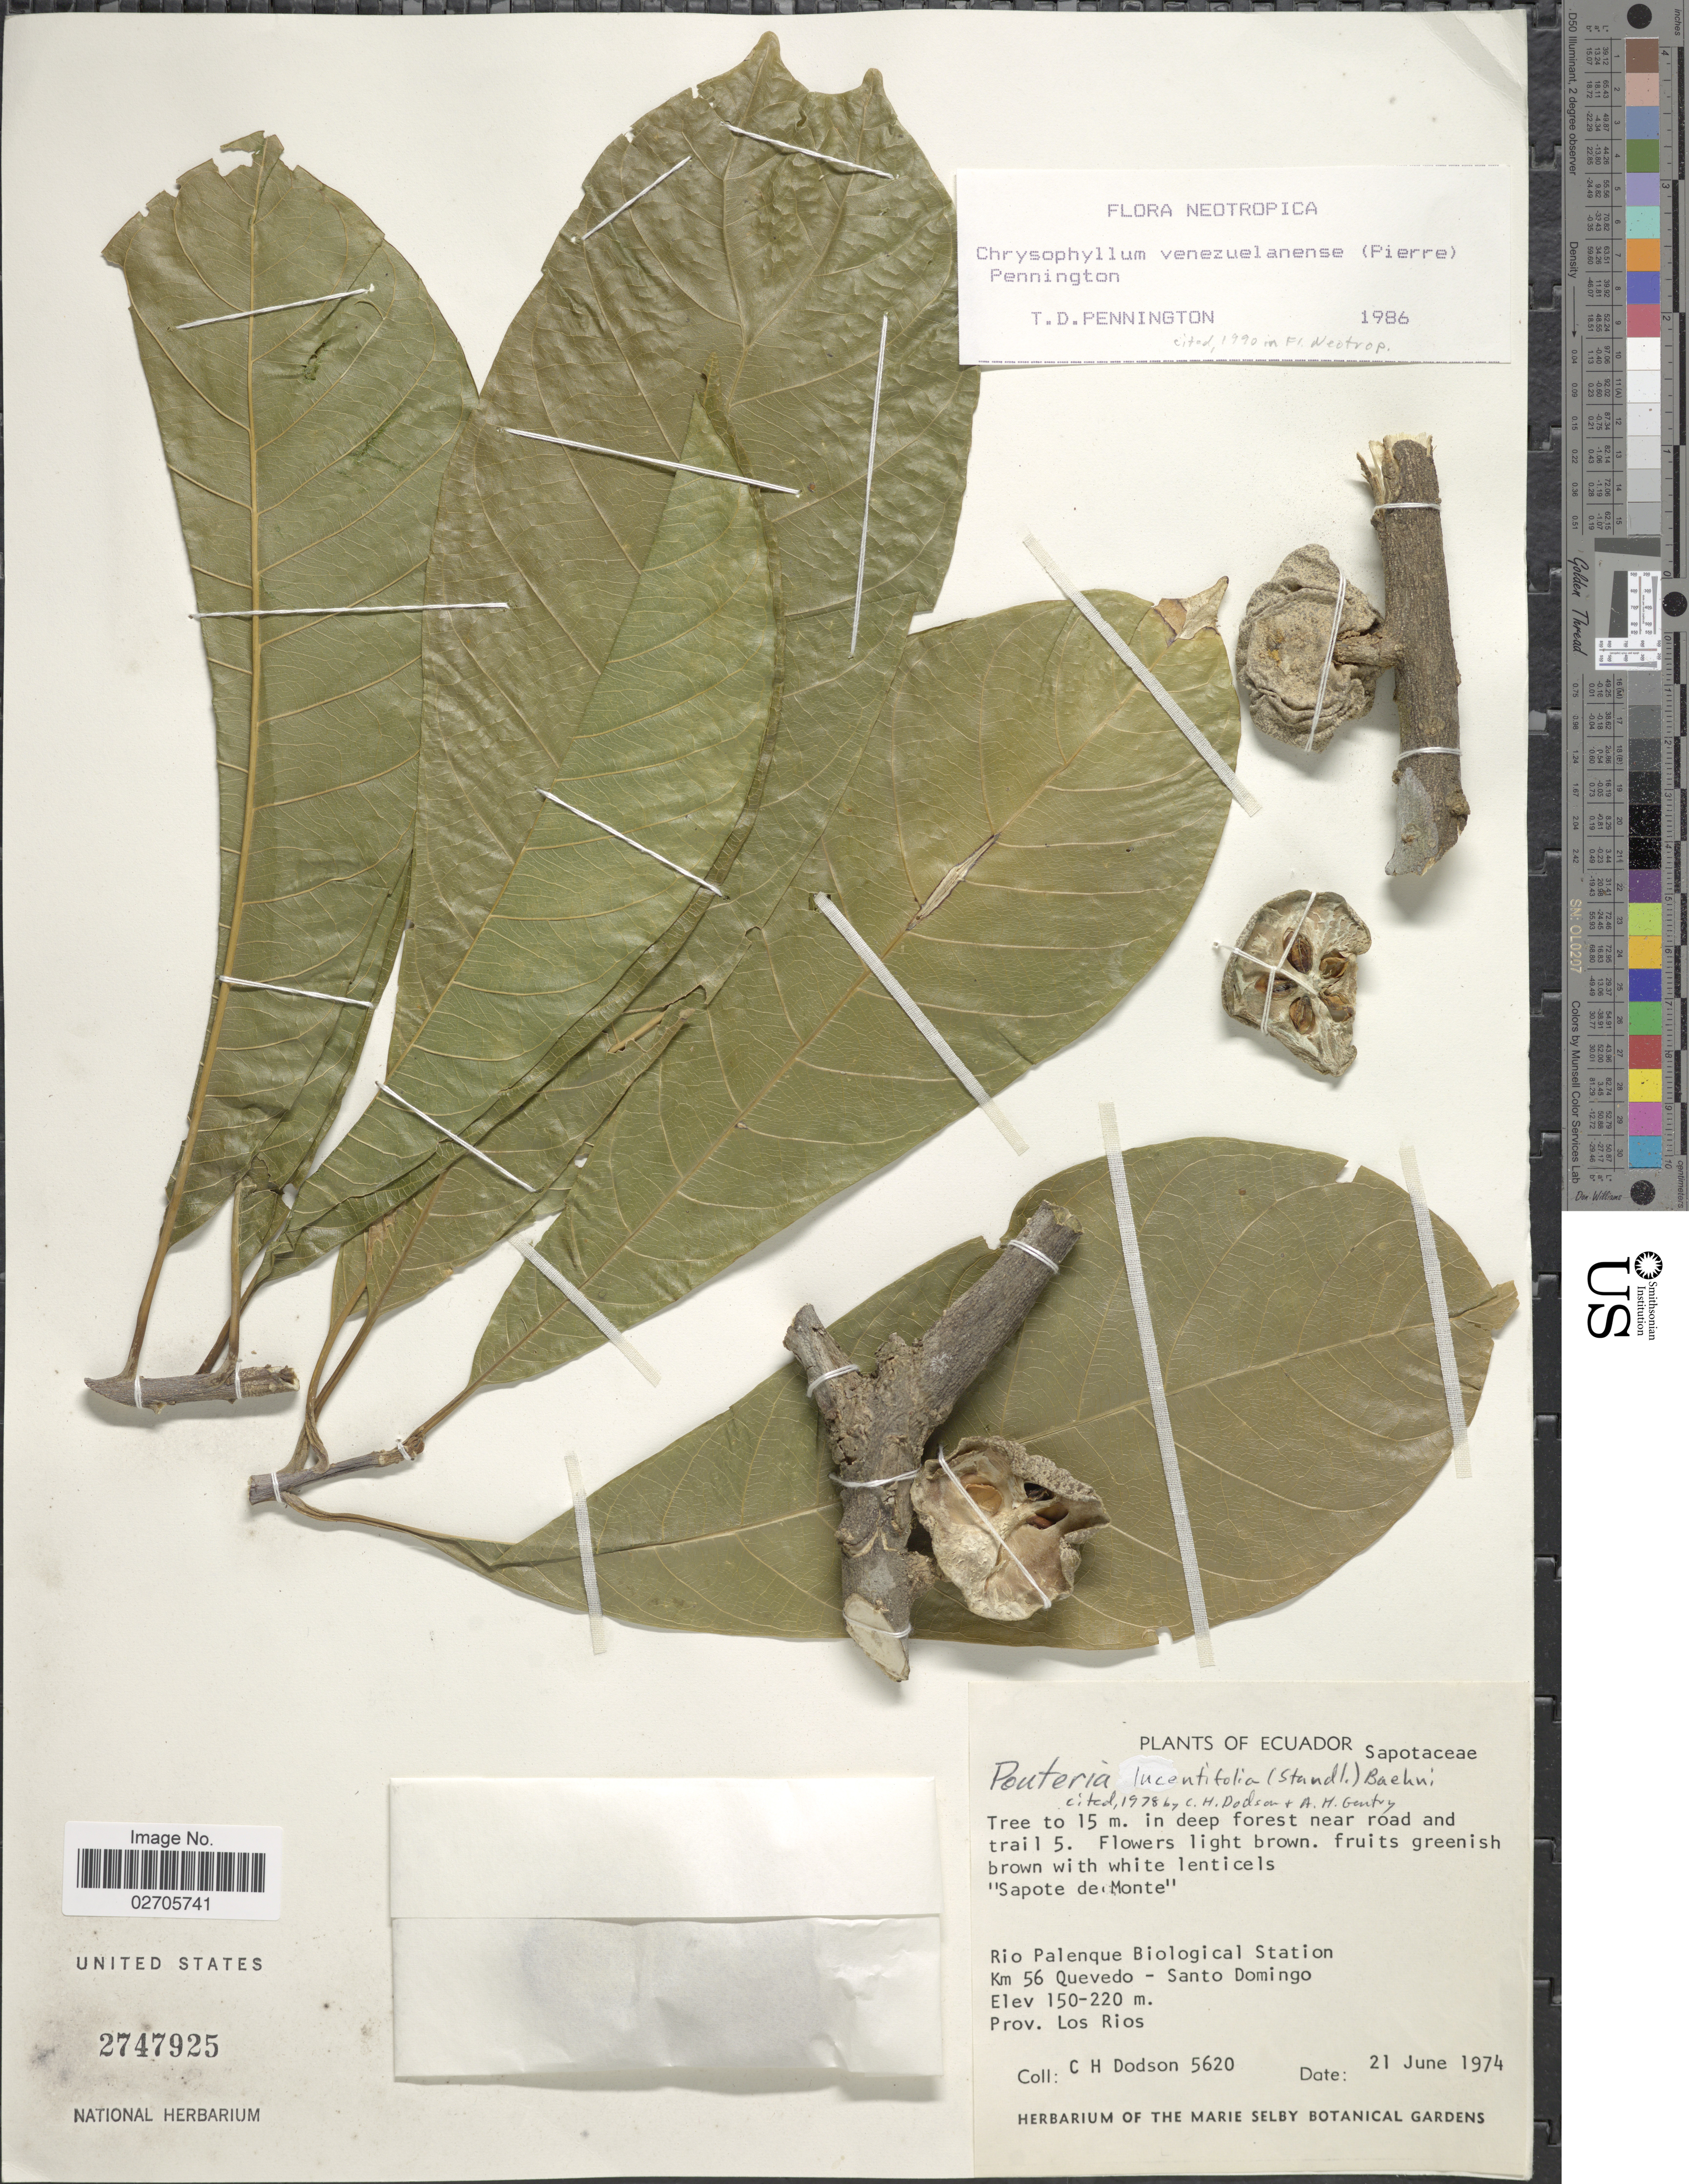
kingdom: Plantae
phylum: Tracheophyta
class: Magnoliopsida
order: Ericales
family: Sapotaceae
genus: Chrysophyllum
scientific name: Chrysophyllum venezuelanense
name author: (Pierre) T.D. Penn.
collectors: C. H. Dodson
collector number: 5620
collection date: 1974-06-21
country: Ecuador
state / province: Los Ríos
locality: Rio Palenque Biological Station, Km 56 Quevedo - Santo Domingo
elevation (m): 150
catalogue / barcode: US 2747925